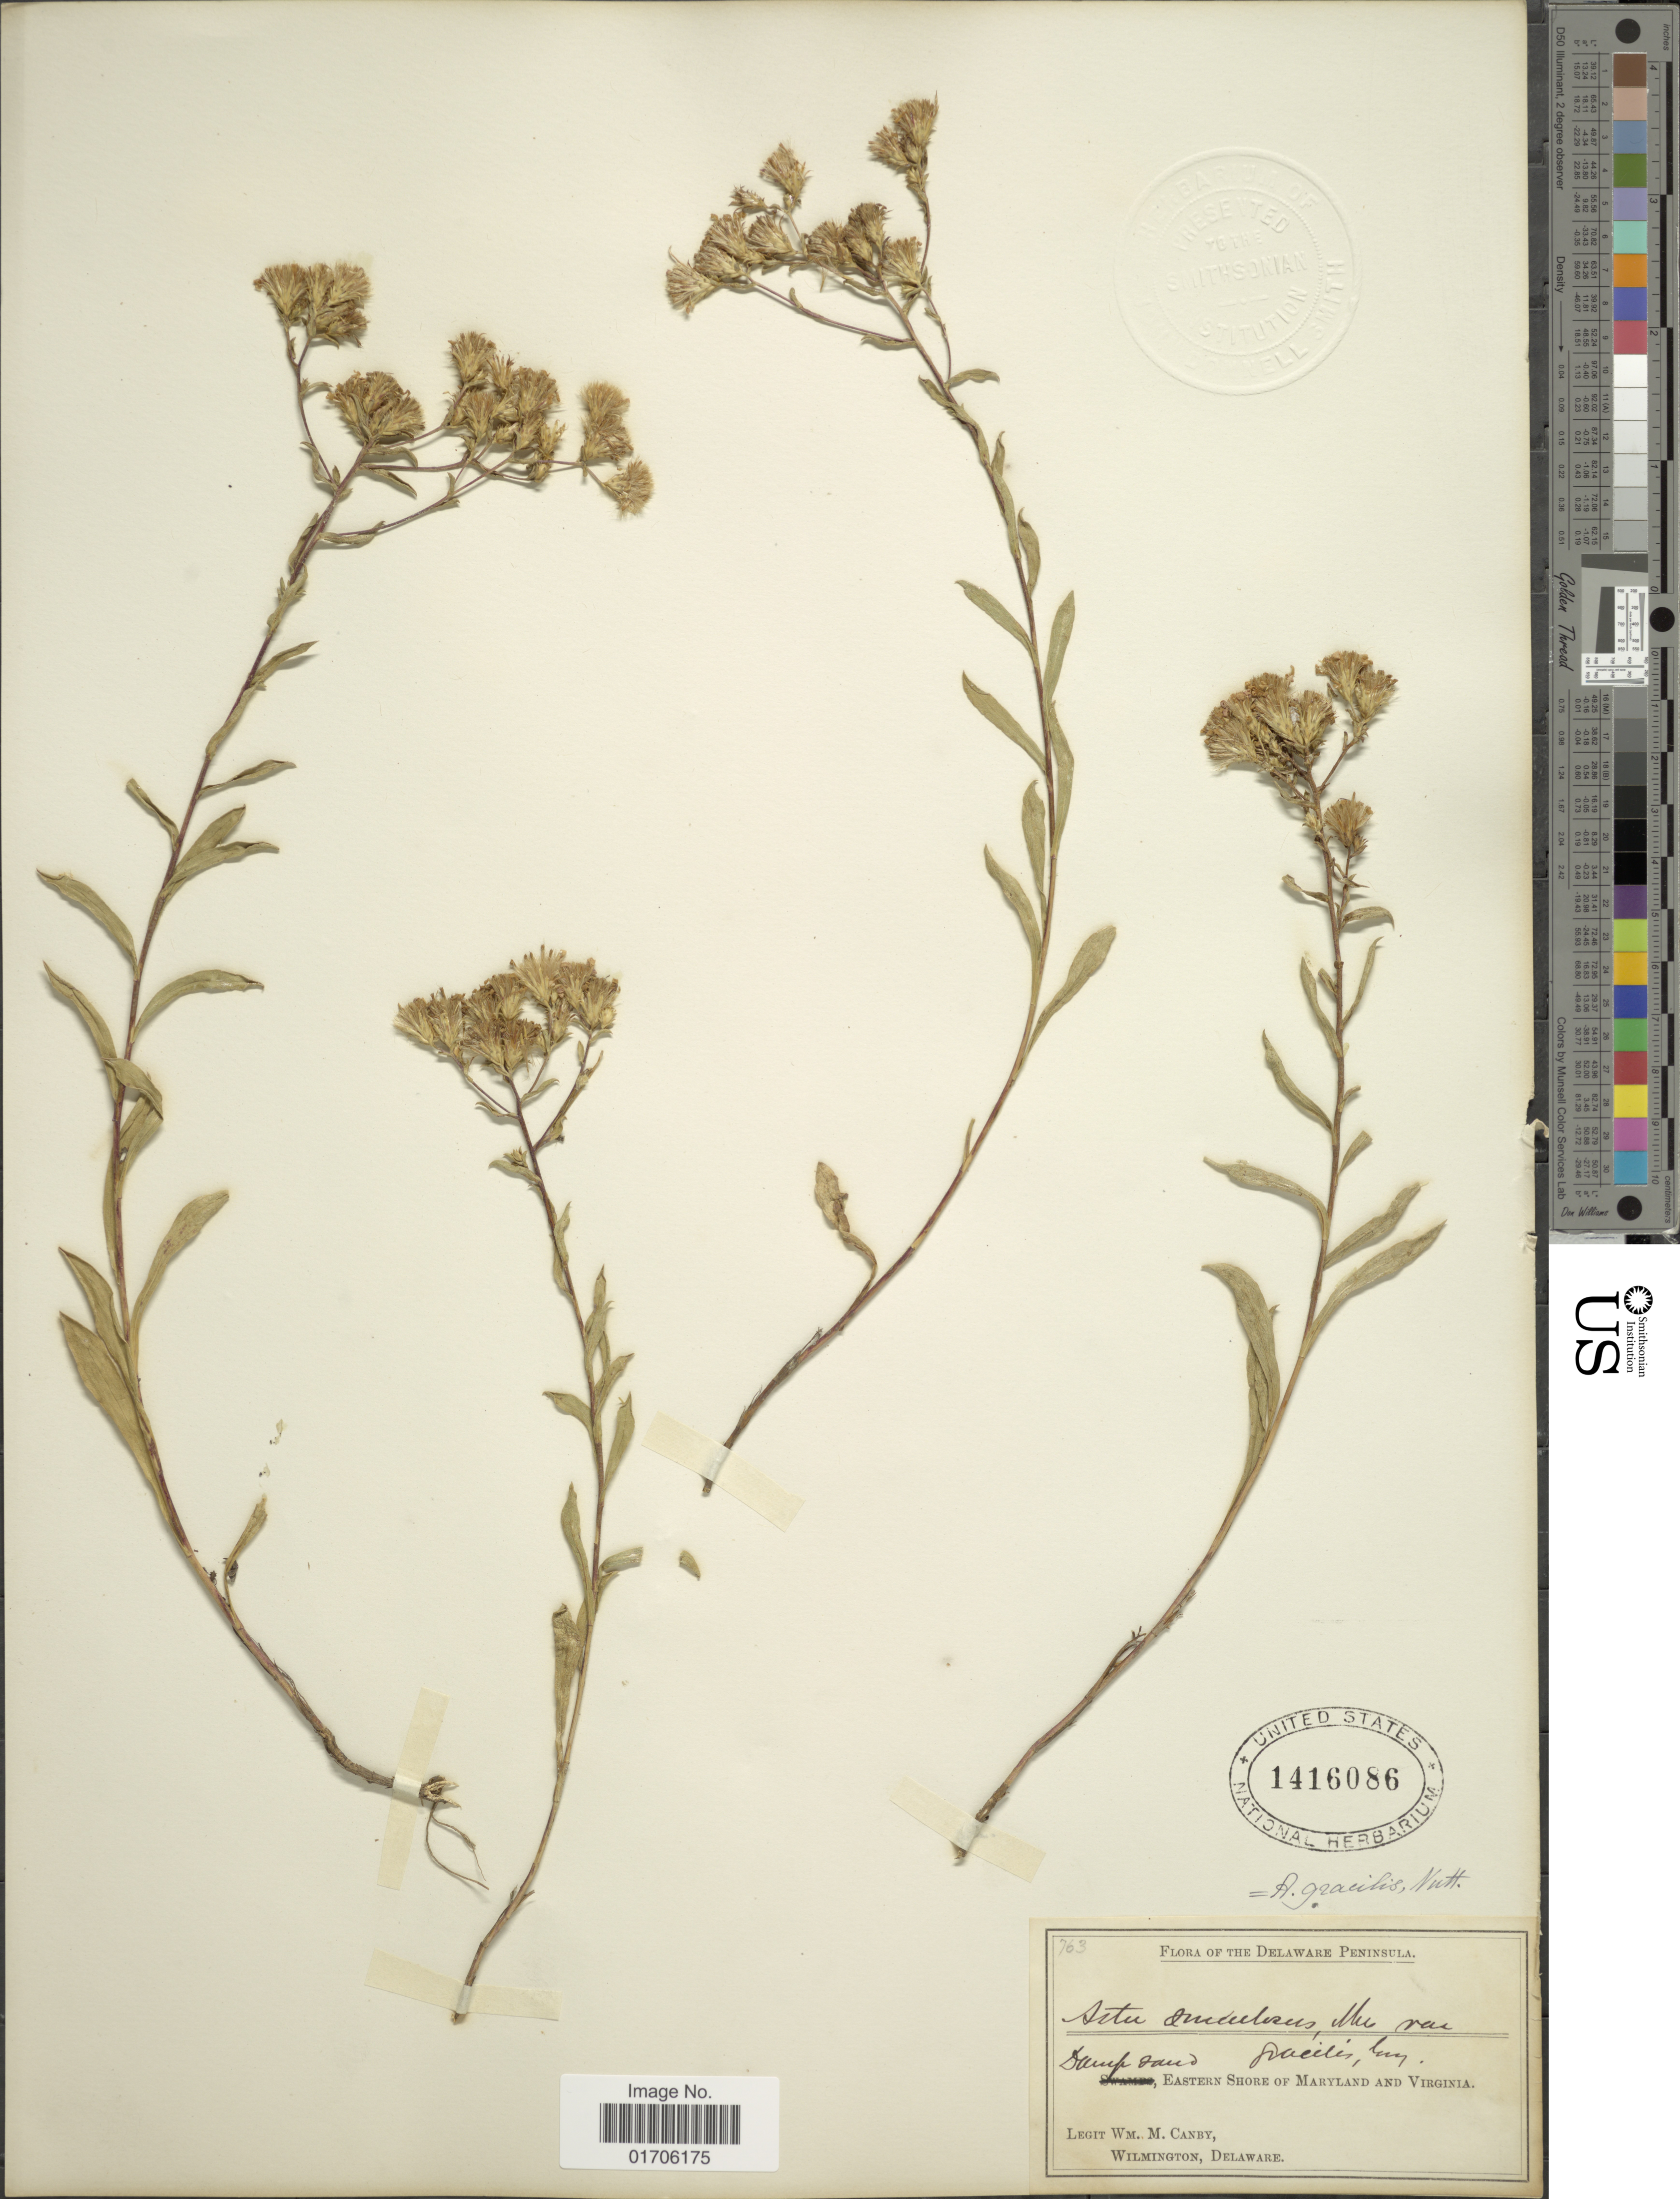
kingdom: Plantae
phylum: Tracheophyta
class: Magnoliopsida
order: Asterales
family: Asteraceae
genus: Eurybia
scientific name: Eurybia compacta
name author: G.L. Nesom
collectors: W. M. Canby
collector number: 763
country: United States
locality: Delaware Peninsula. Damp sand, Eastern Shore of Maryland and Virginia.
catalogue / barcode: US 1416086